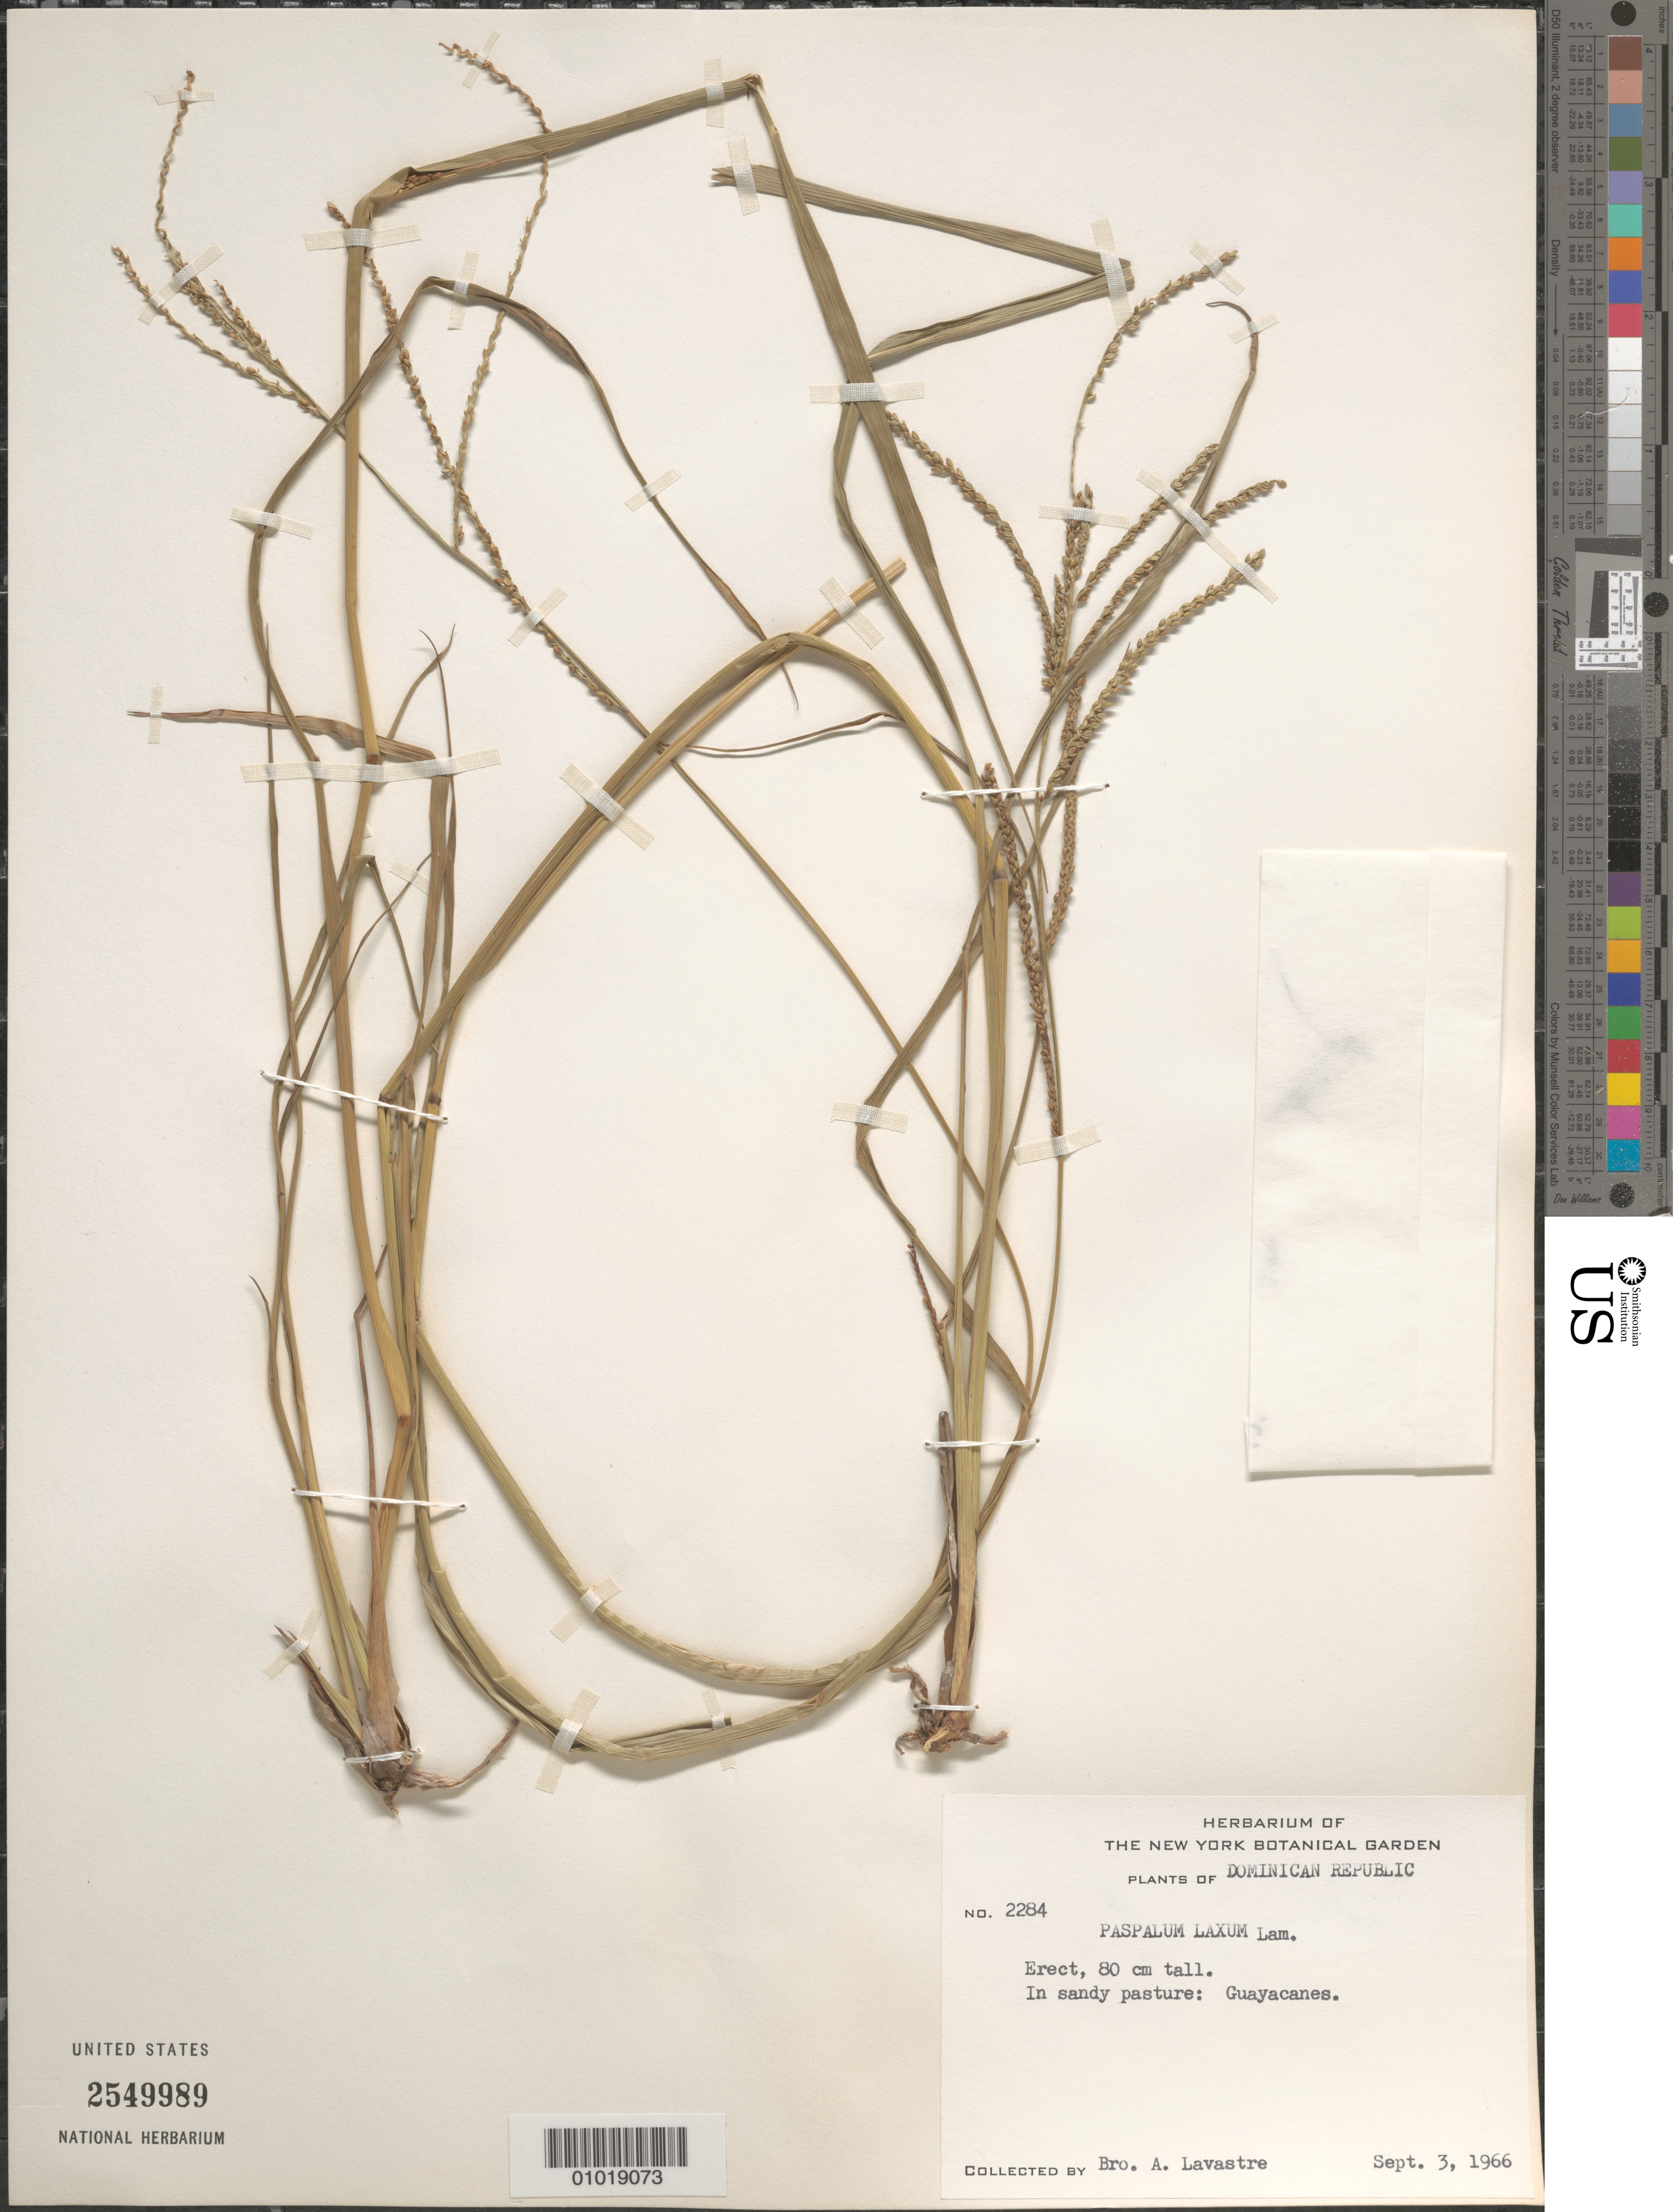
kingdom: Plantae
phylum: Tracheophyta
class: Liliopsida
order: Poales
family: Poaceae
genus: Paspalum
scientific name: Paspalum laxum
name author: Lam.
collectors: B. Lavastre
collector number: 2284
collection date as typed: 03 Sep 1966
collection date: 1966-09-03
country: Dominican Republic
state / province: Valverde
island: Hispaniola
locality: Guayacanes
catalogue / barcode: US 2549989